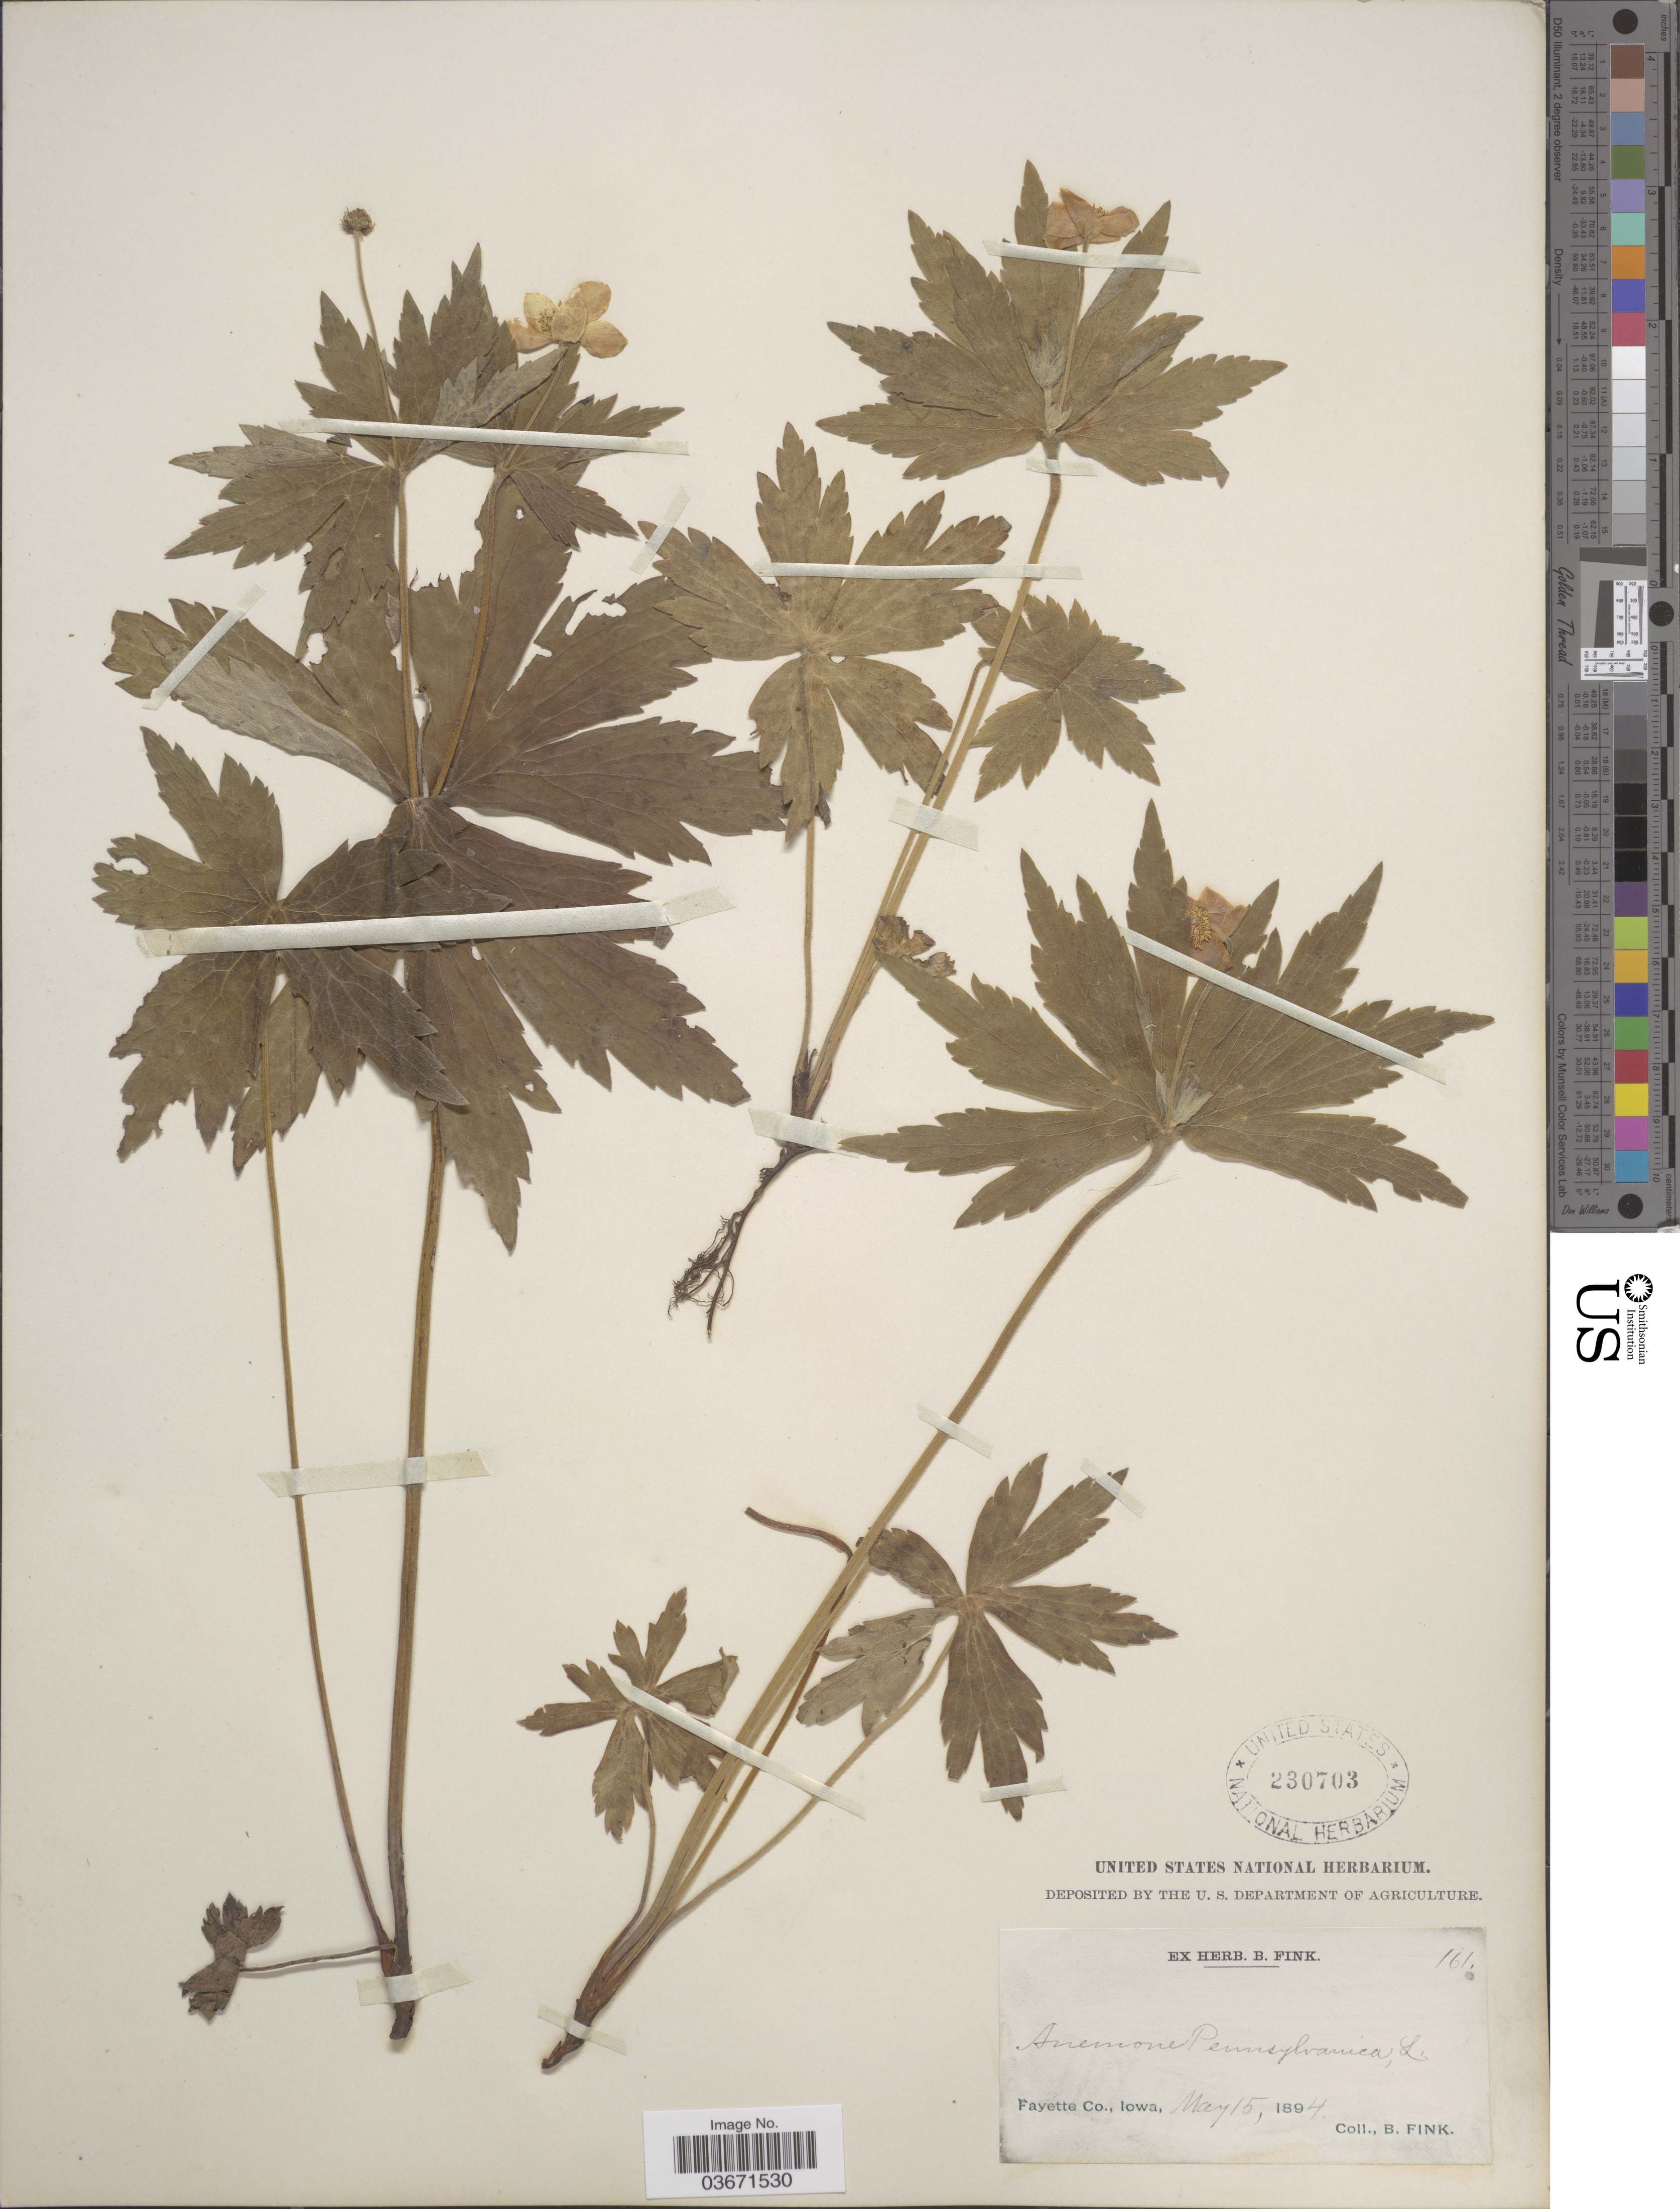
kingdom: Plantae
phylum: Tracheophyta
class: Magnoliopsida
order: Ranunculales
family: Ranunculaceae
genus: Anemone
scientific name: Anemone canadensis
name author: L.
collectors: B. Fink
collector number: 161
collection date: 1894-05-15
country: United States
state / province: Iowa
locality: Fayette Co.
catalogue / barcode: US 230703